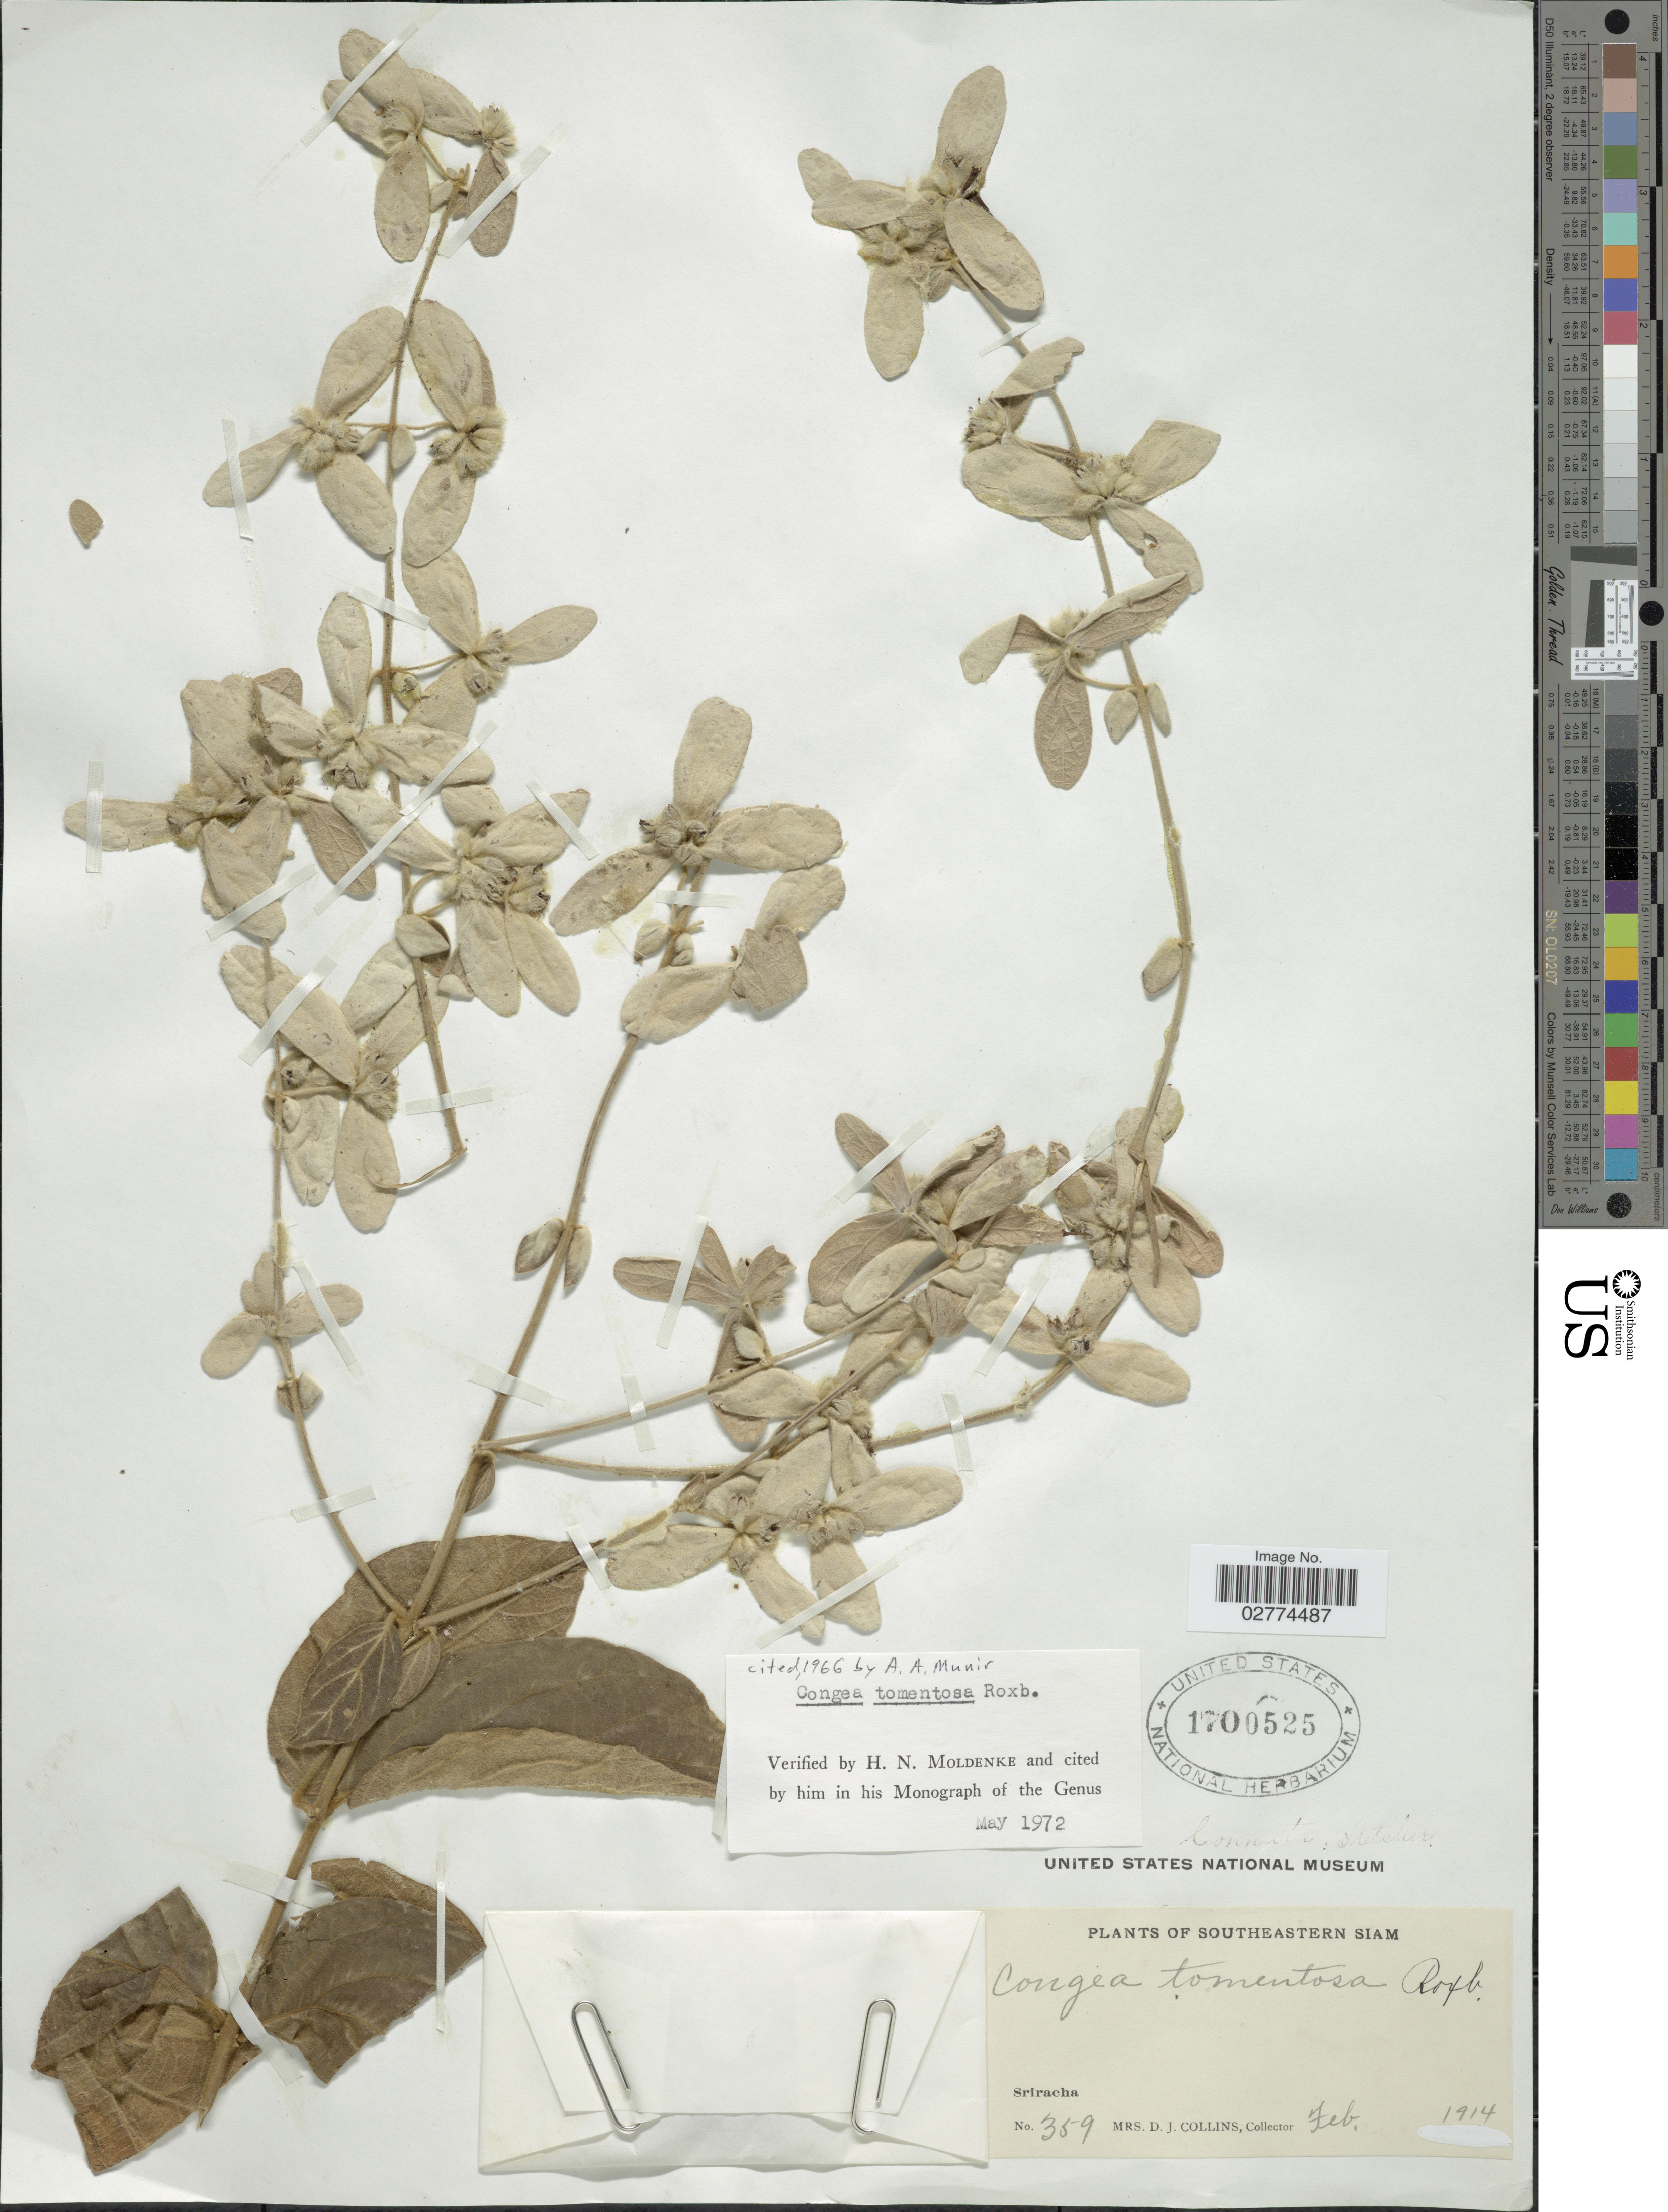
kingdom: Plantae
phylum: Tracheophyta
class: Magnoliopsida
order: Lamiales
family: Lamiaceae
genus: Congea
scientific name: Congea tomentosa var. tomentosa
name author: Roxb.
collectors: Mrs. D. J. Collins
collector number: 359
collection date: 1914-02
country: Thailand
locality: Southeastern Siam. Sriracha.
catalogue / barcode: US 1700525